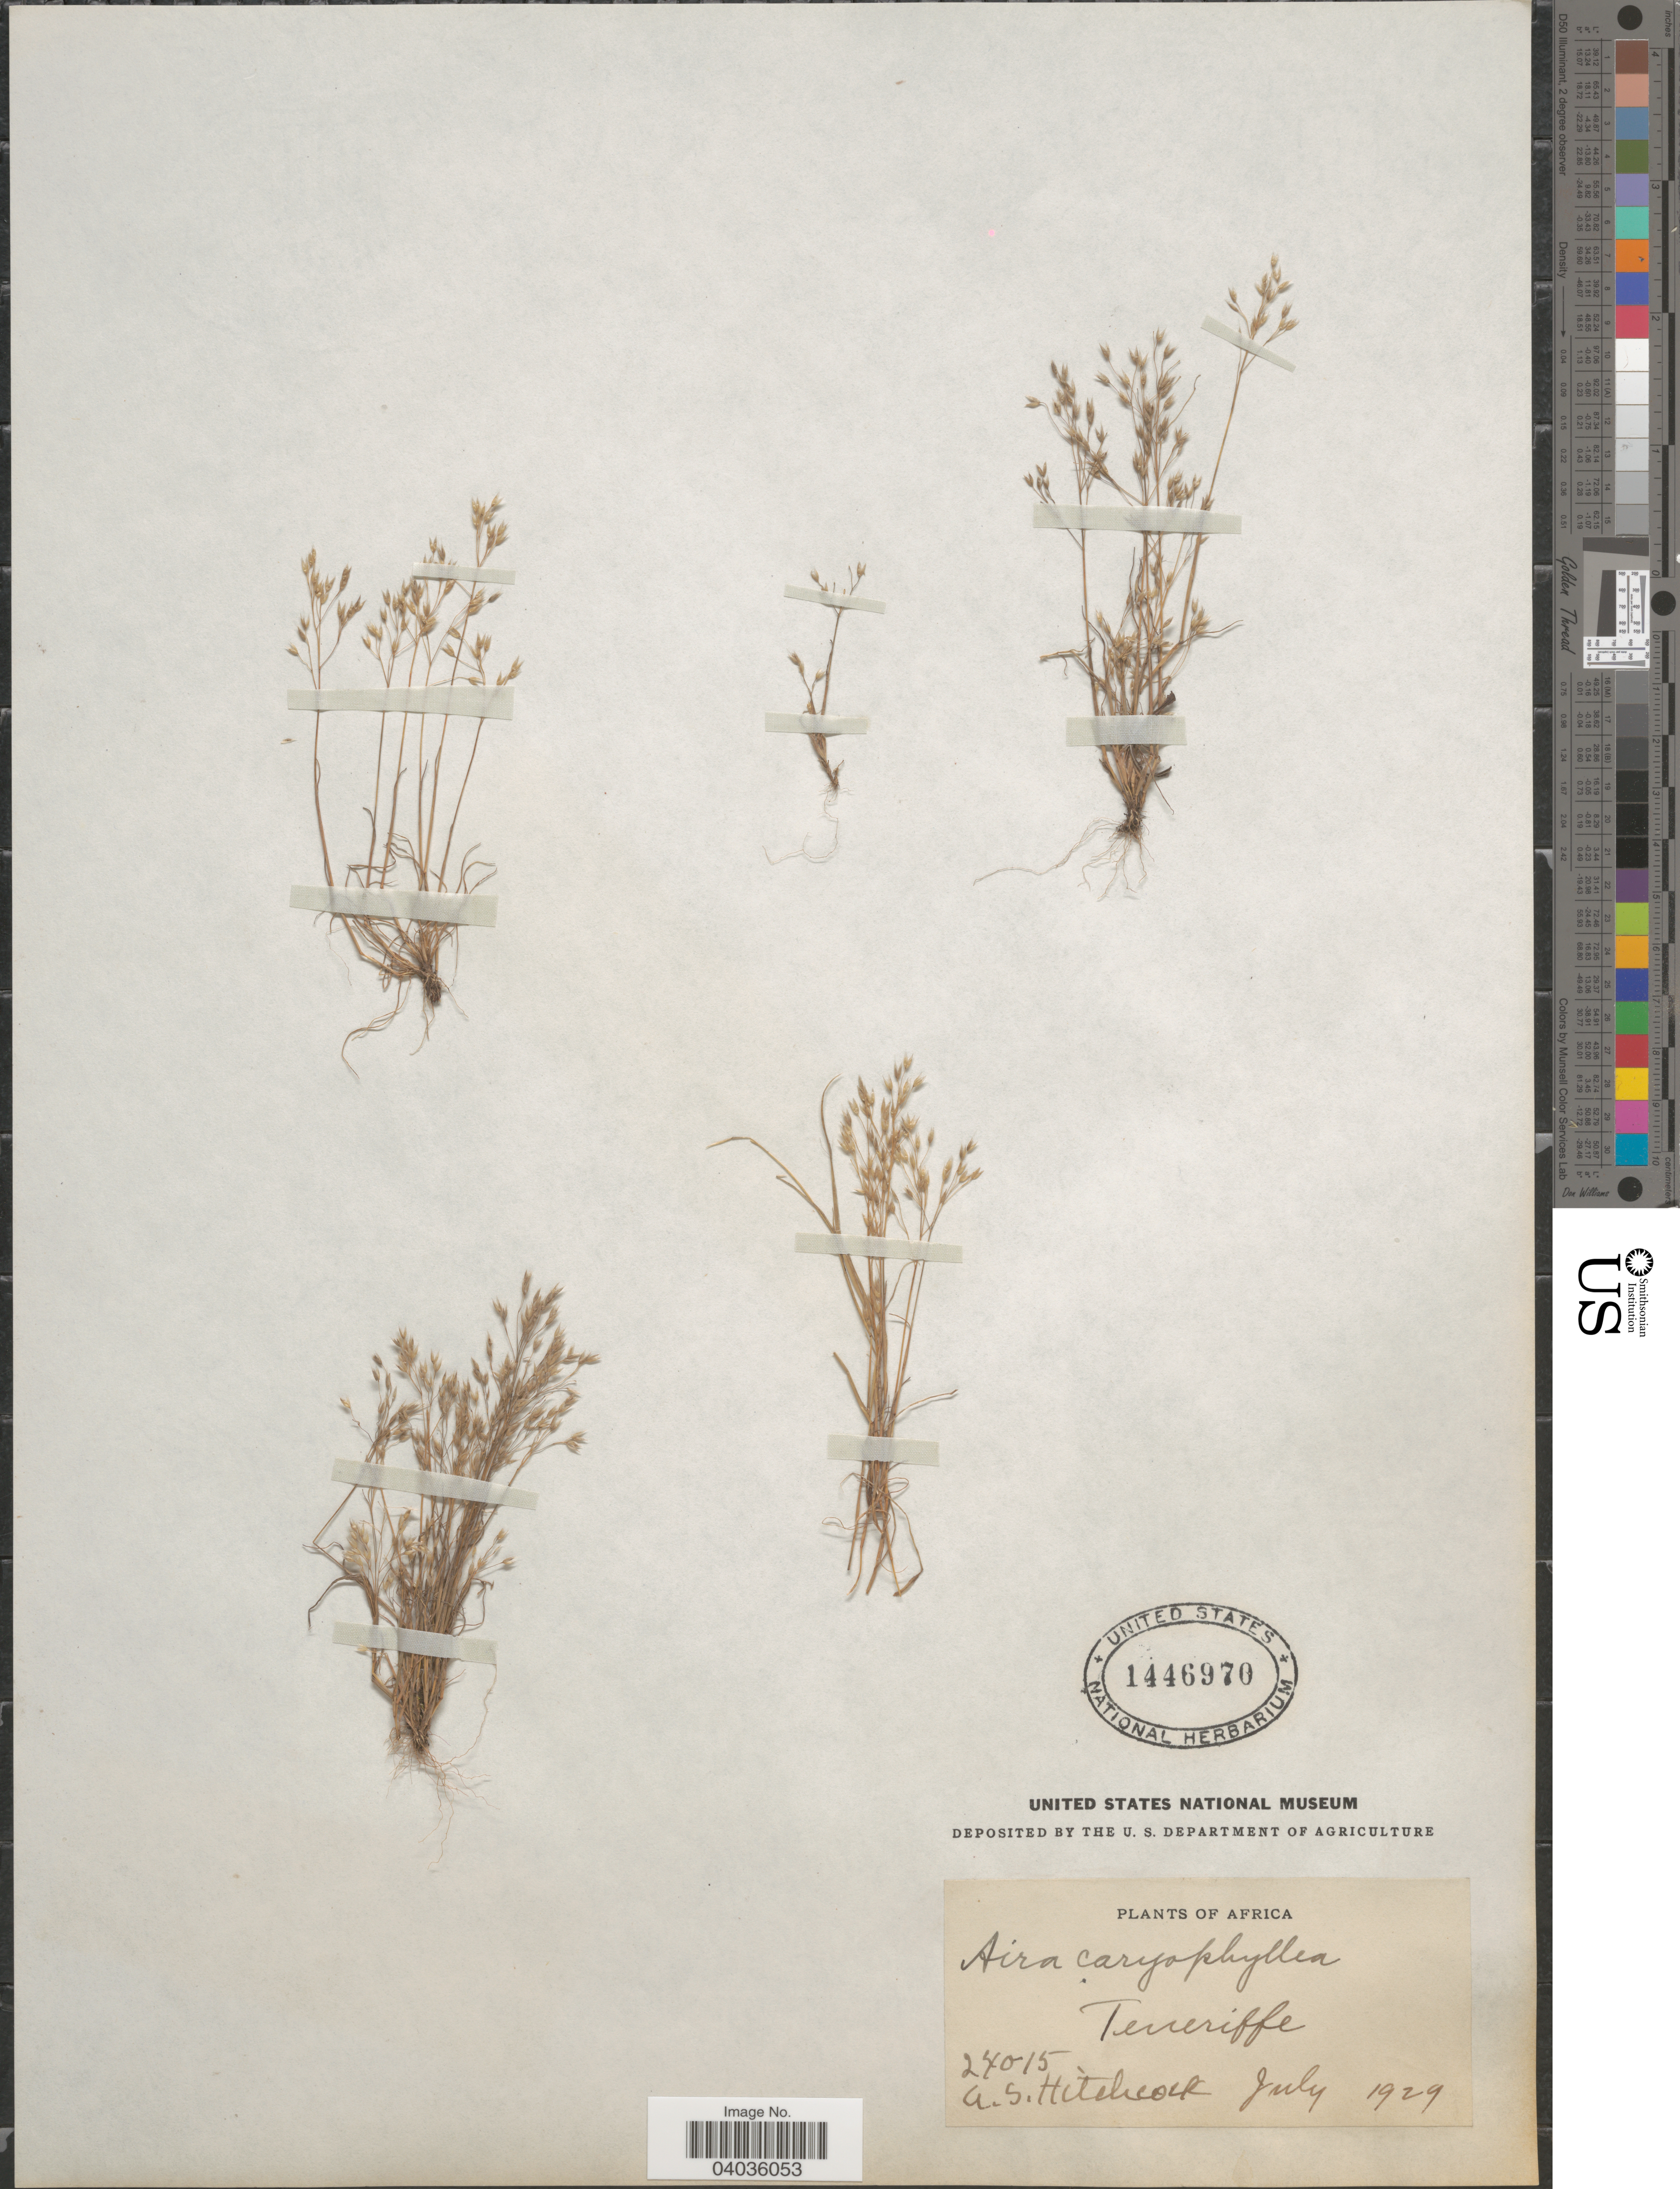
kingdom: Plantae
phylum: Tracheophyta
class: Liliopsida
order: Poales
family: Poaceae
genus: Aira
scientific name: Aira caryophyllea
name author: L.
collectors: A. S. Hitchcock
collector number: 24015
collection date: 1929-07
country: Spain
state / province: Canarias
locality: Teneriffe.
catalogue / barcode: US 1446970